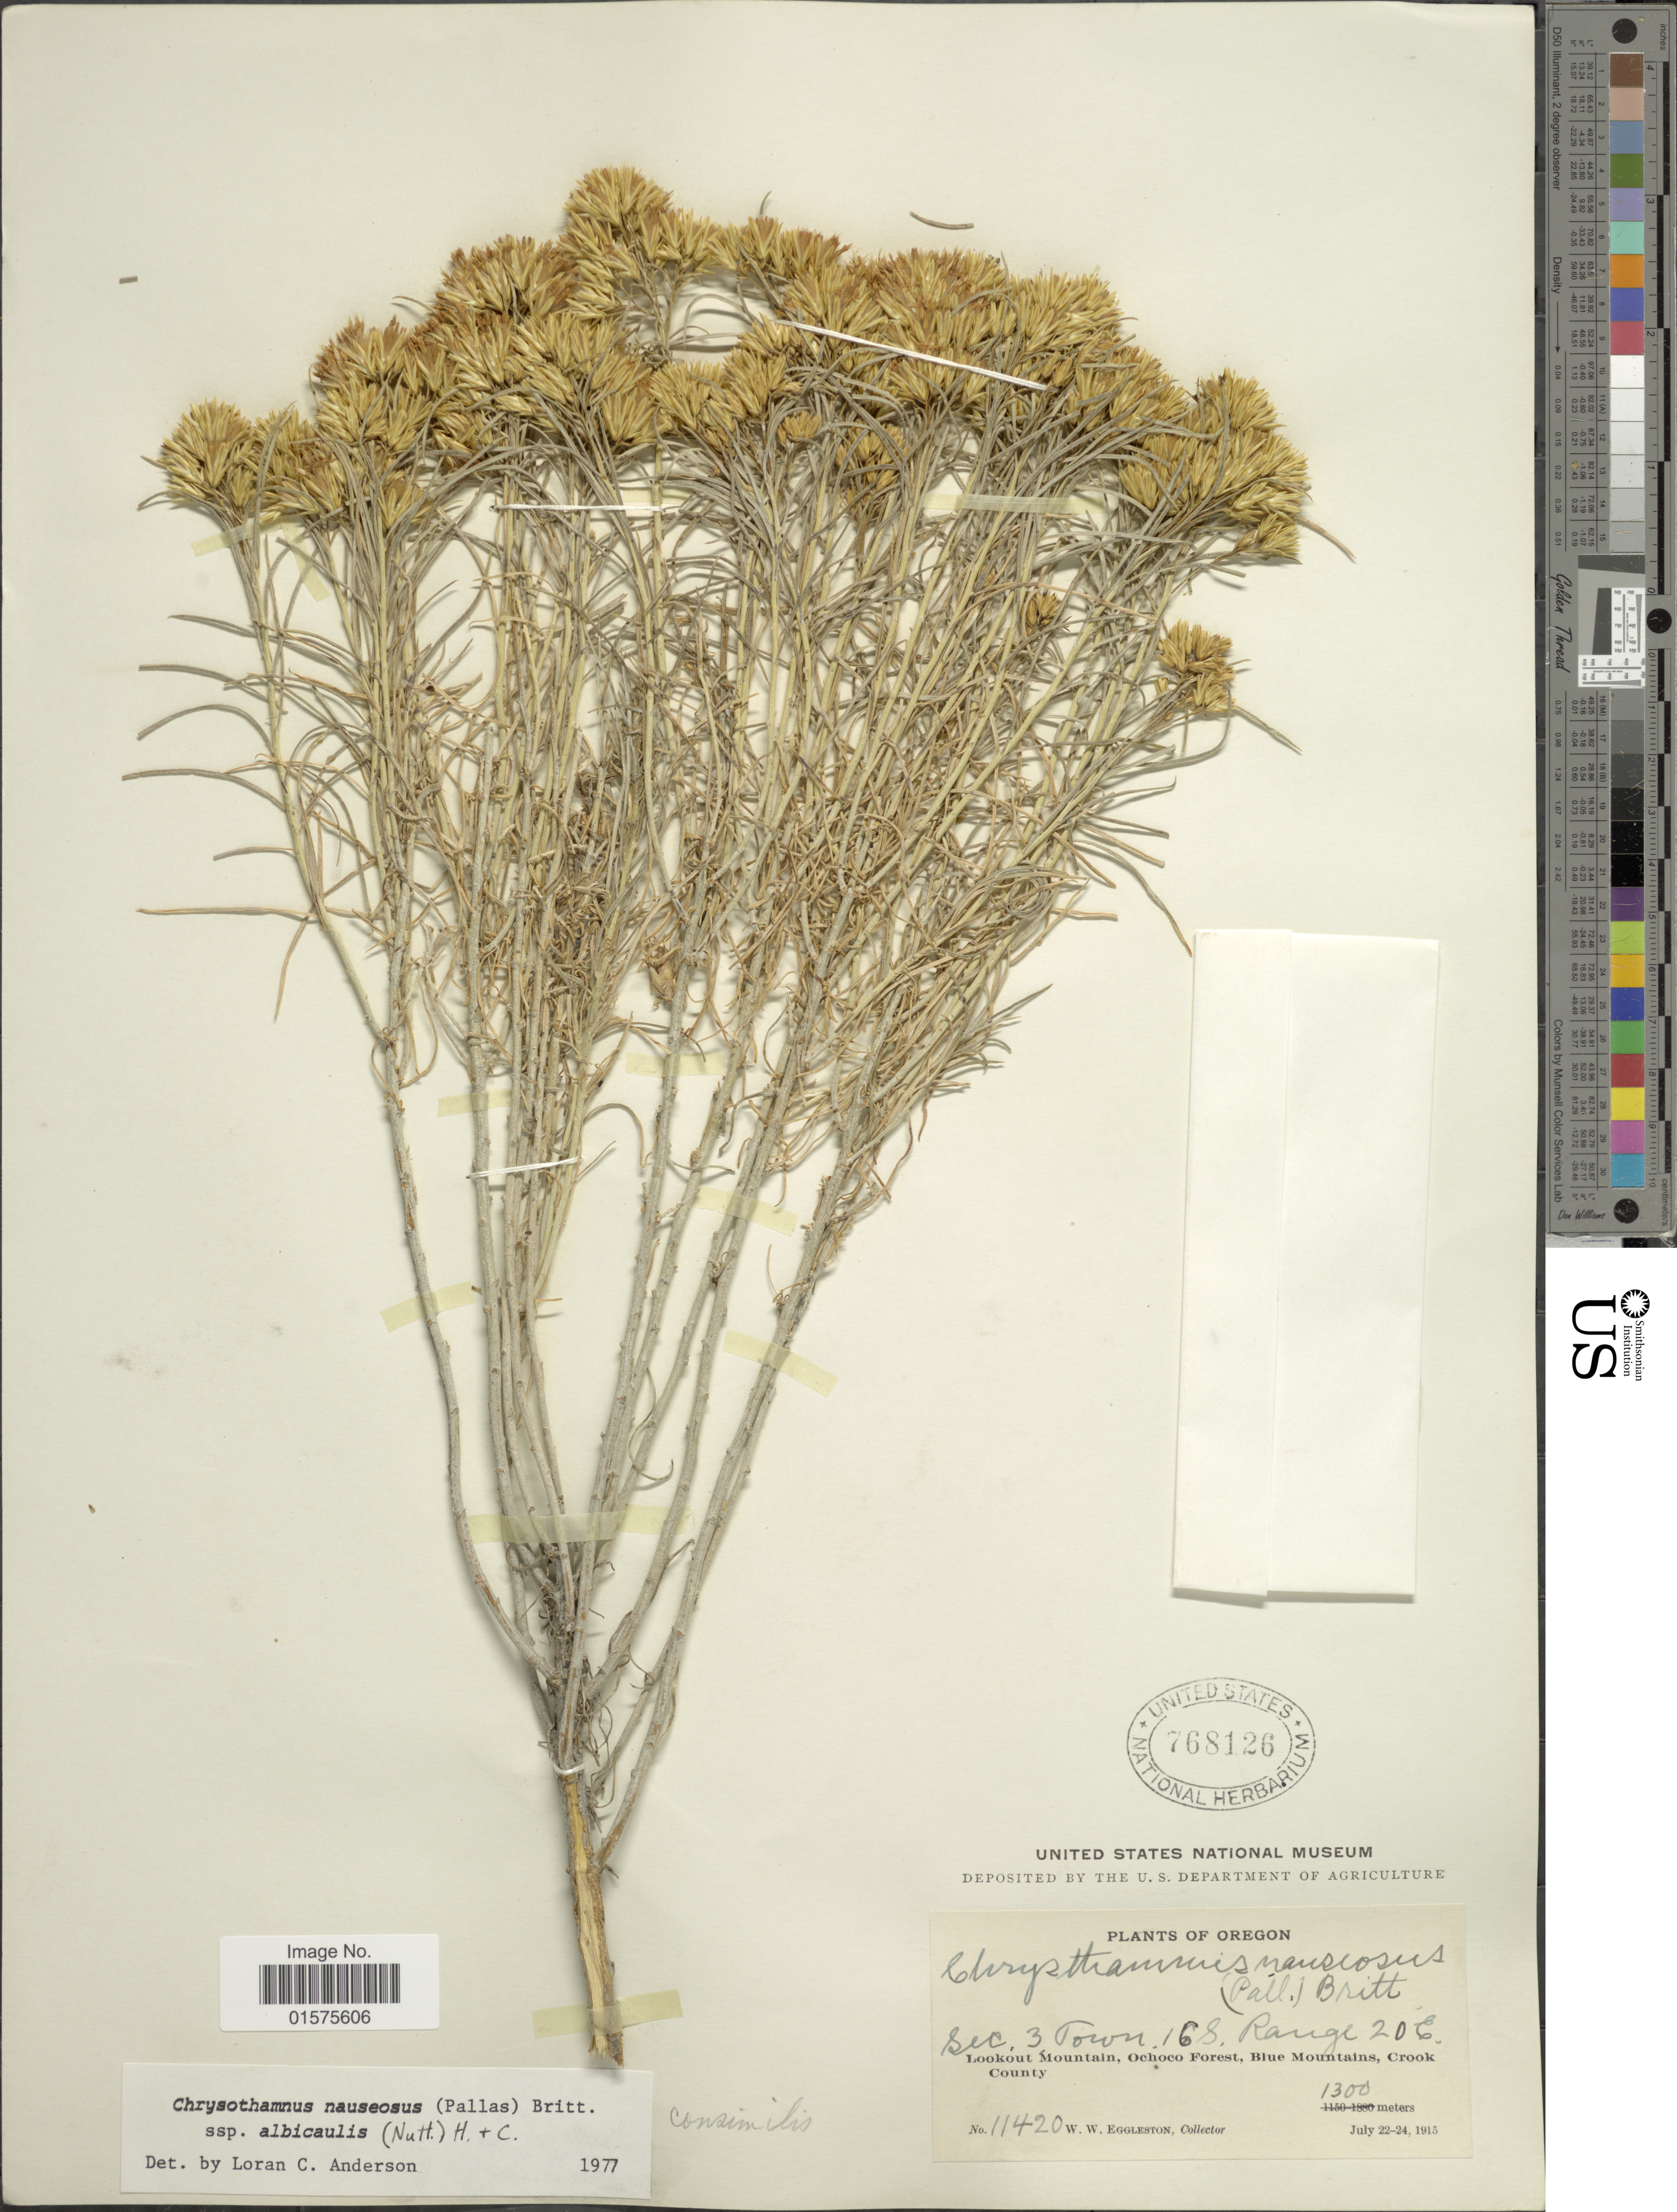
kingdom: Plantae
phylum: Tracheophyta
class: Magnoliopsida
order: Asterales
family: Asteraceae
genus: Ericameria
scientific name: Ericameria nauseosa var. speciosa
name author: (Nutt.) G.L. Nesom & G.I. Baird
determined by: Urbatsch, Lowell E., Curator (LSU), Louisiana State University (UNITED STATES)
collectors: W. W. Eggleston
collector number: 11420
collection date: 1915-07-22/1915-07-24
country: United States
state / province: Oregon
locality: Sec. 3 Town. 16S. Range 20E. Lookout Mountain, Ochoco Forest, Blue Mountains, Crook County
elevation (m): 1300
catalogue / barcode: US 768126